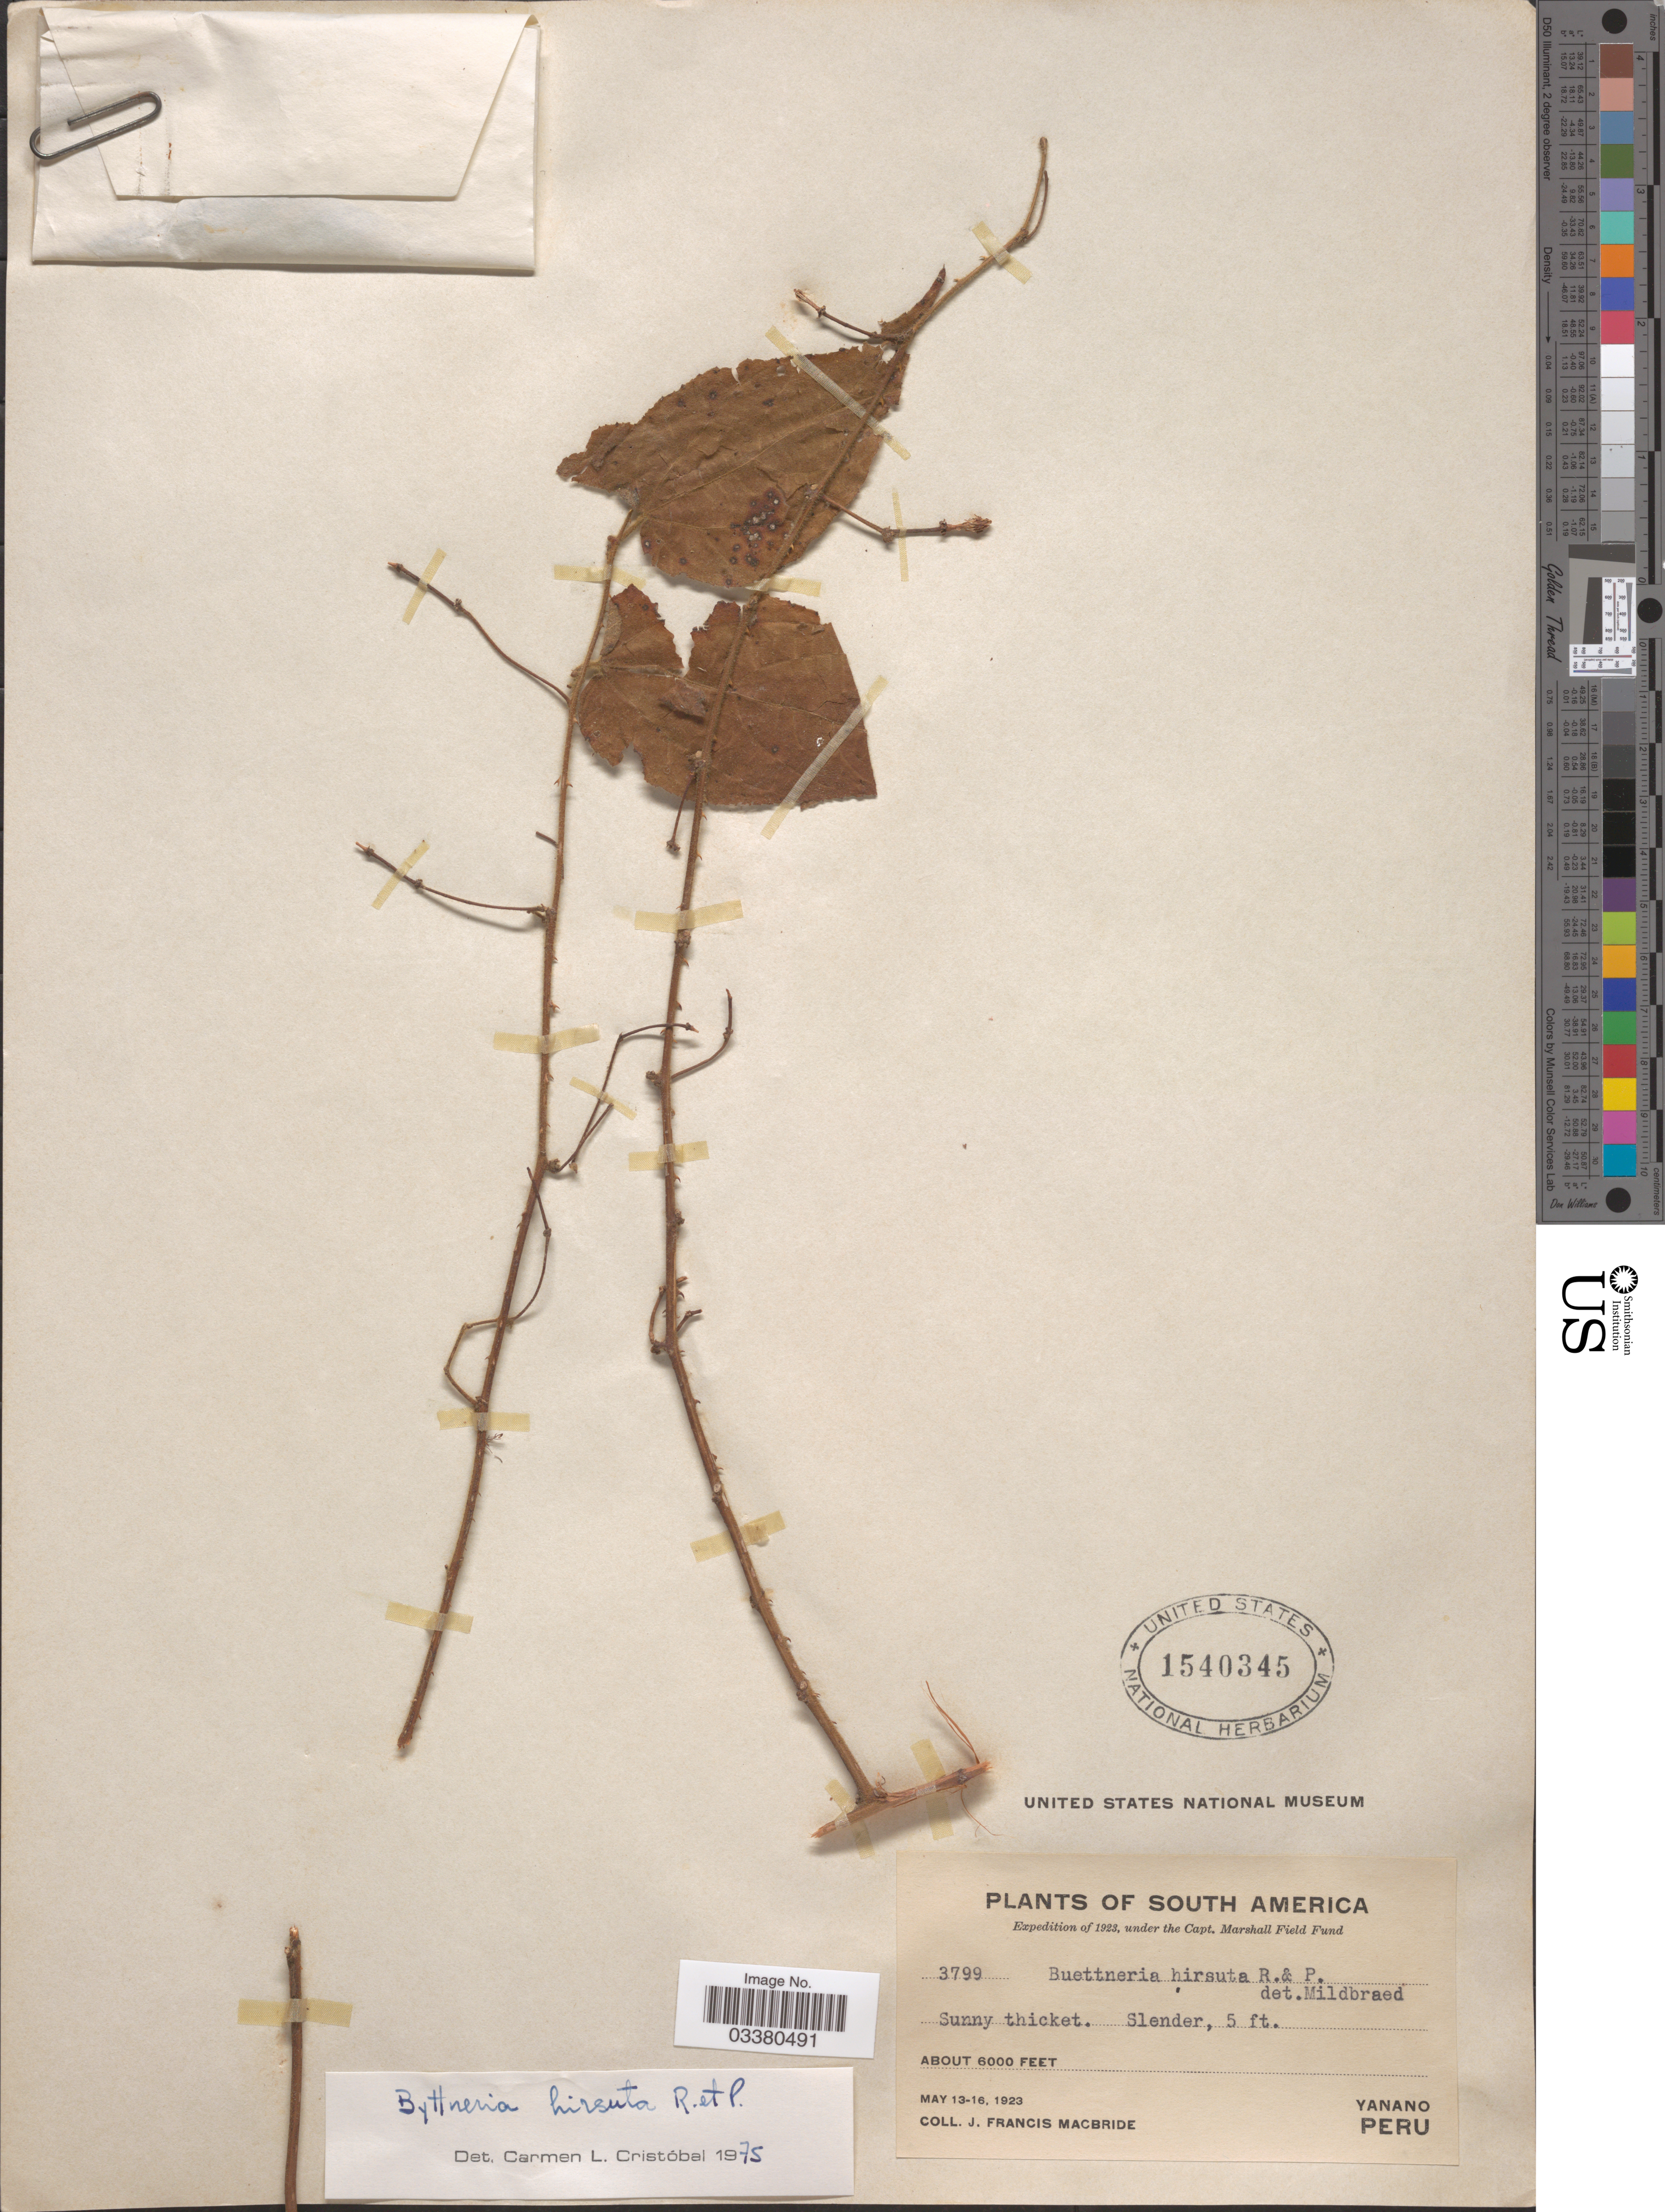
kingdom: Plantae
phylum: Tracheophyta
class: Magnoliopsida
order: Malvales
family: Malvaceae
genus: Byttneria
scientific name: Byttneria hirsuta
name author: Ruiz & Pav.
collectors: J. F. Macbride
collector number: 3799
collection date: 1923-05-13/1923-05-16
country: Peru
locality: Yanano.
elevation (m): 1829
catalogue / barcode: US 1540345